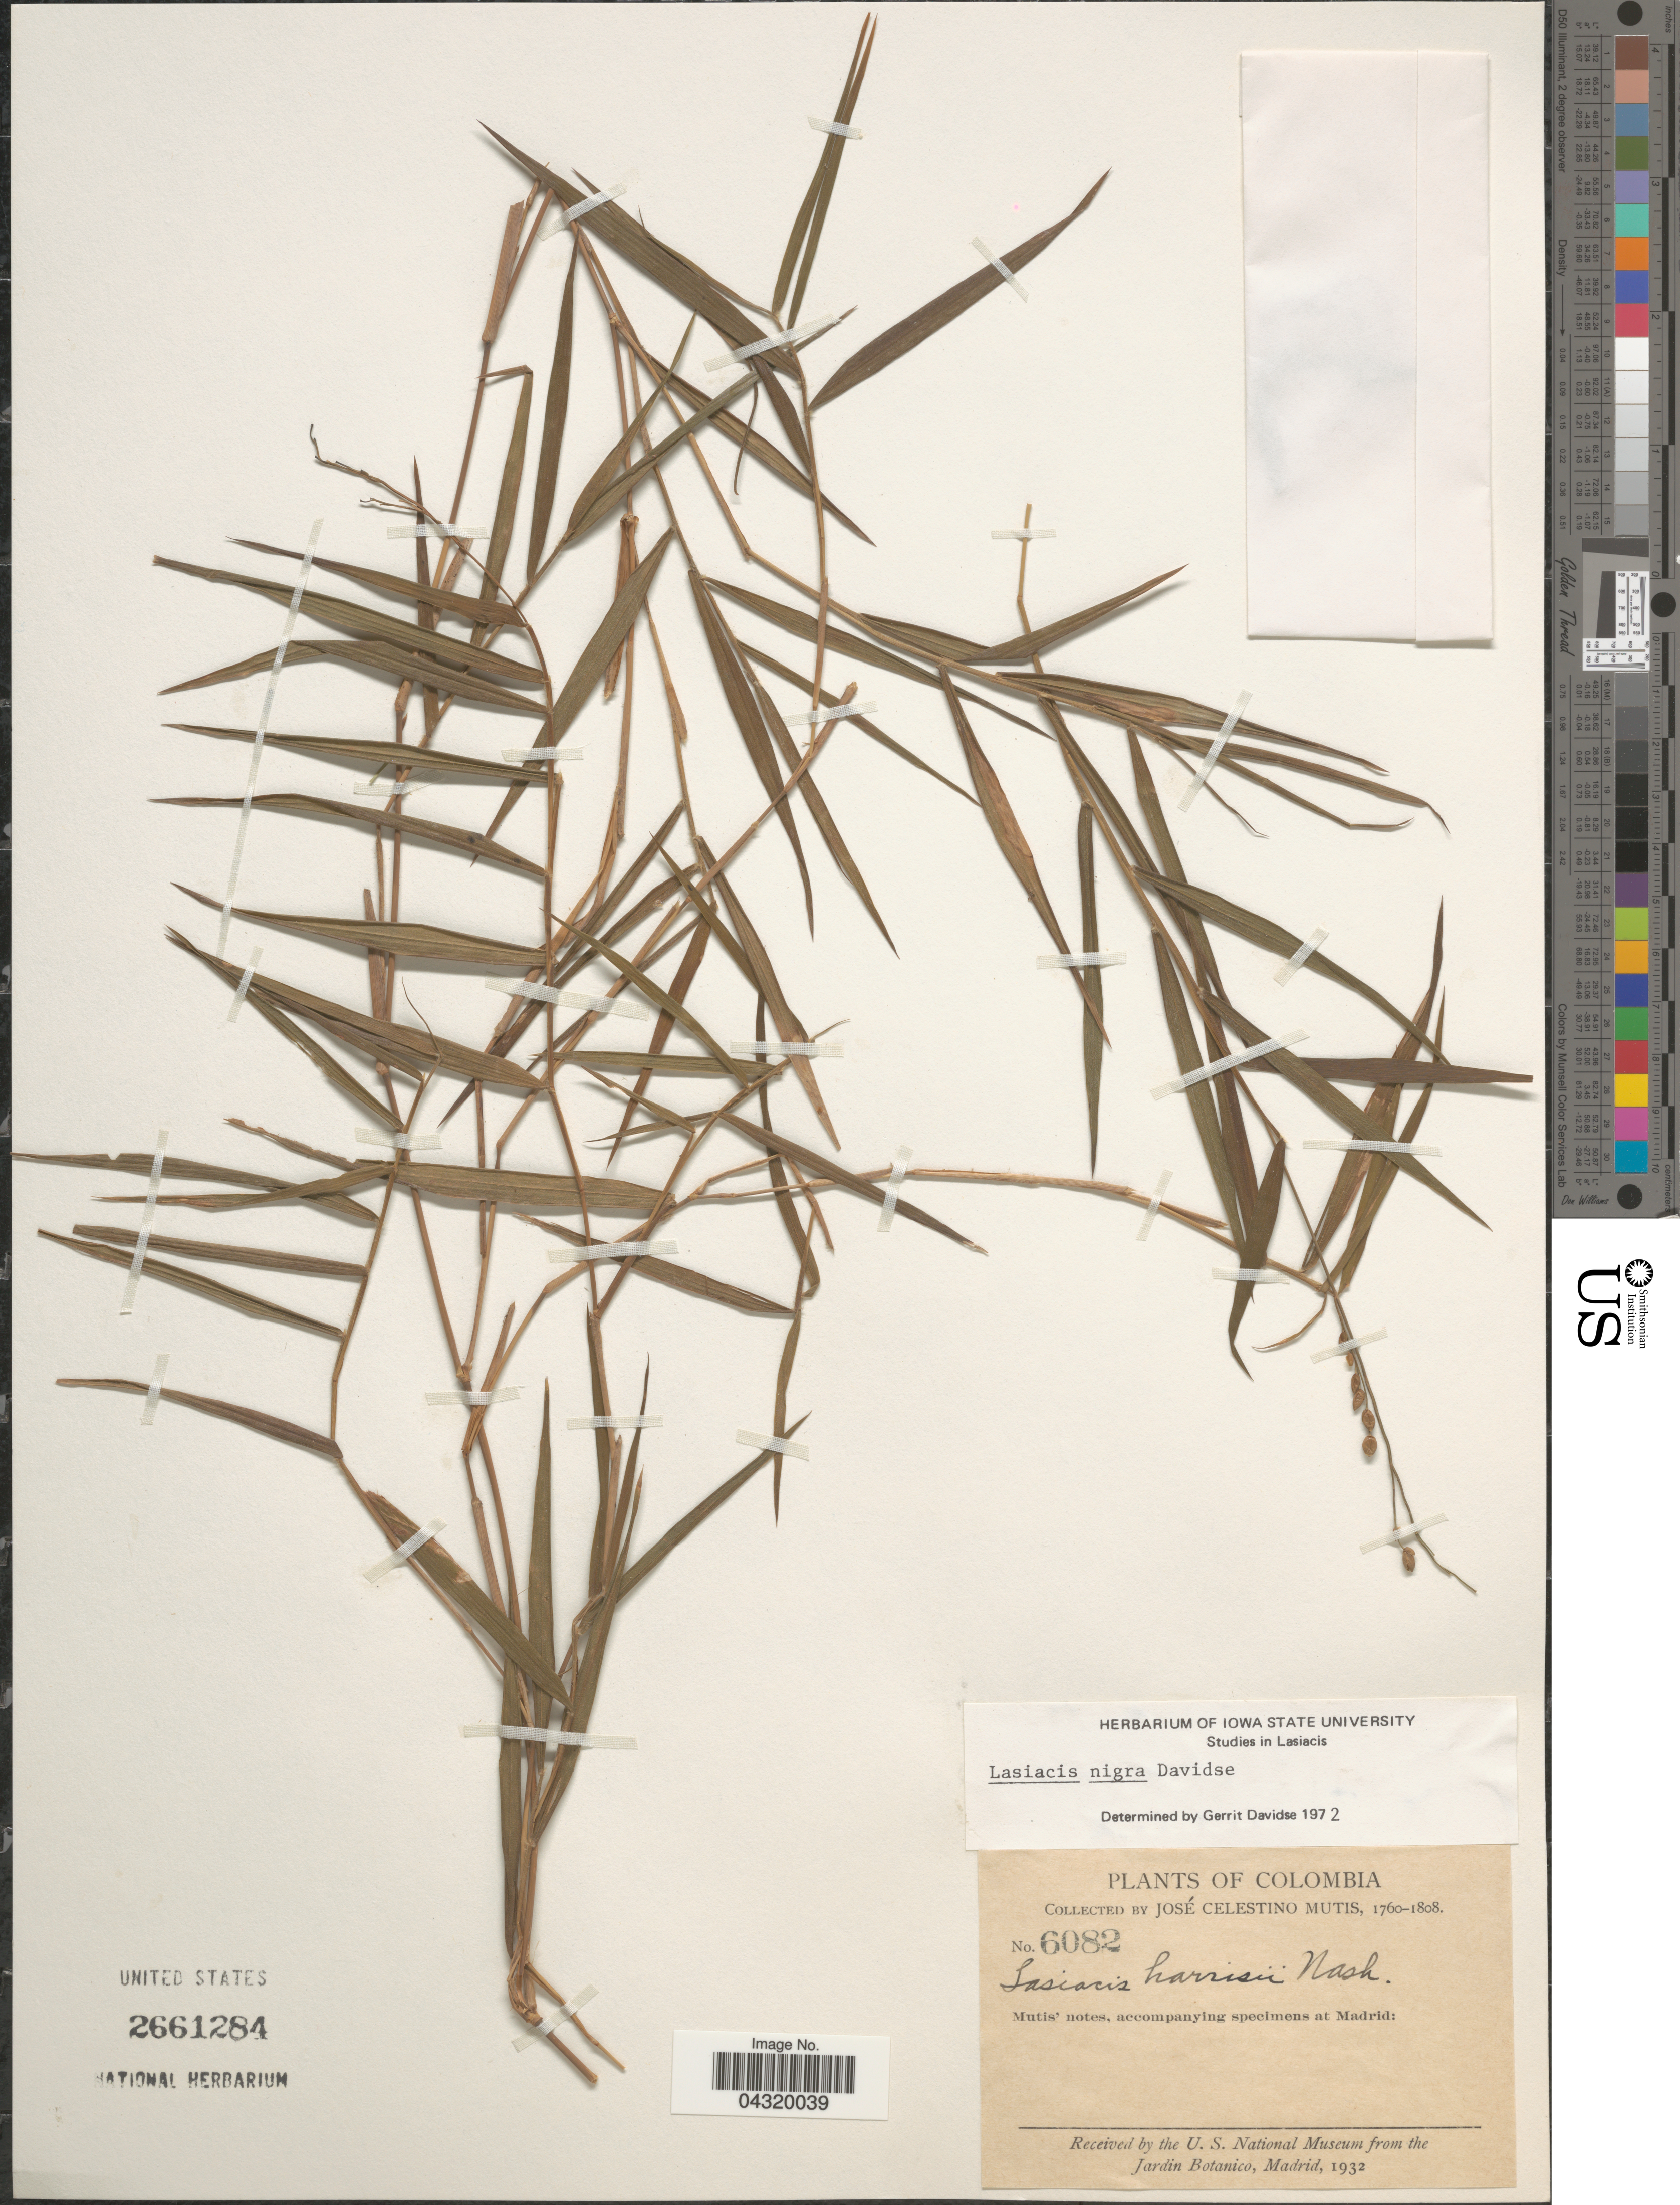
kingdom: Plantae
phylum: Tracheophyta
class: Liliopsida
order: Poales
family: Poaceae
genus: Lasiacis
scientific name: Lasiacis nigra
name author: Davidse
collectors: J. C. B. Mutis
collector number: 6082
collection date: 1760/1808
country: Colombia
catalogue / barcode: US 2661284